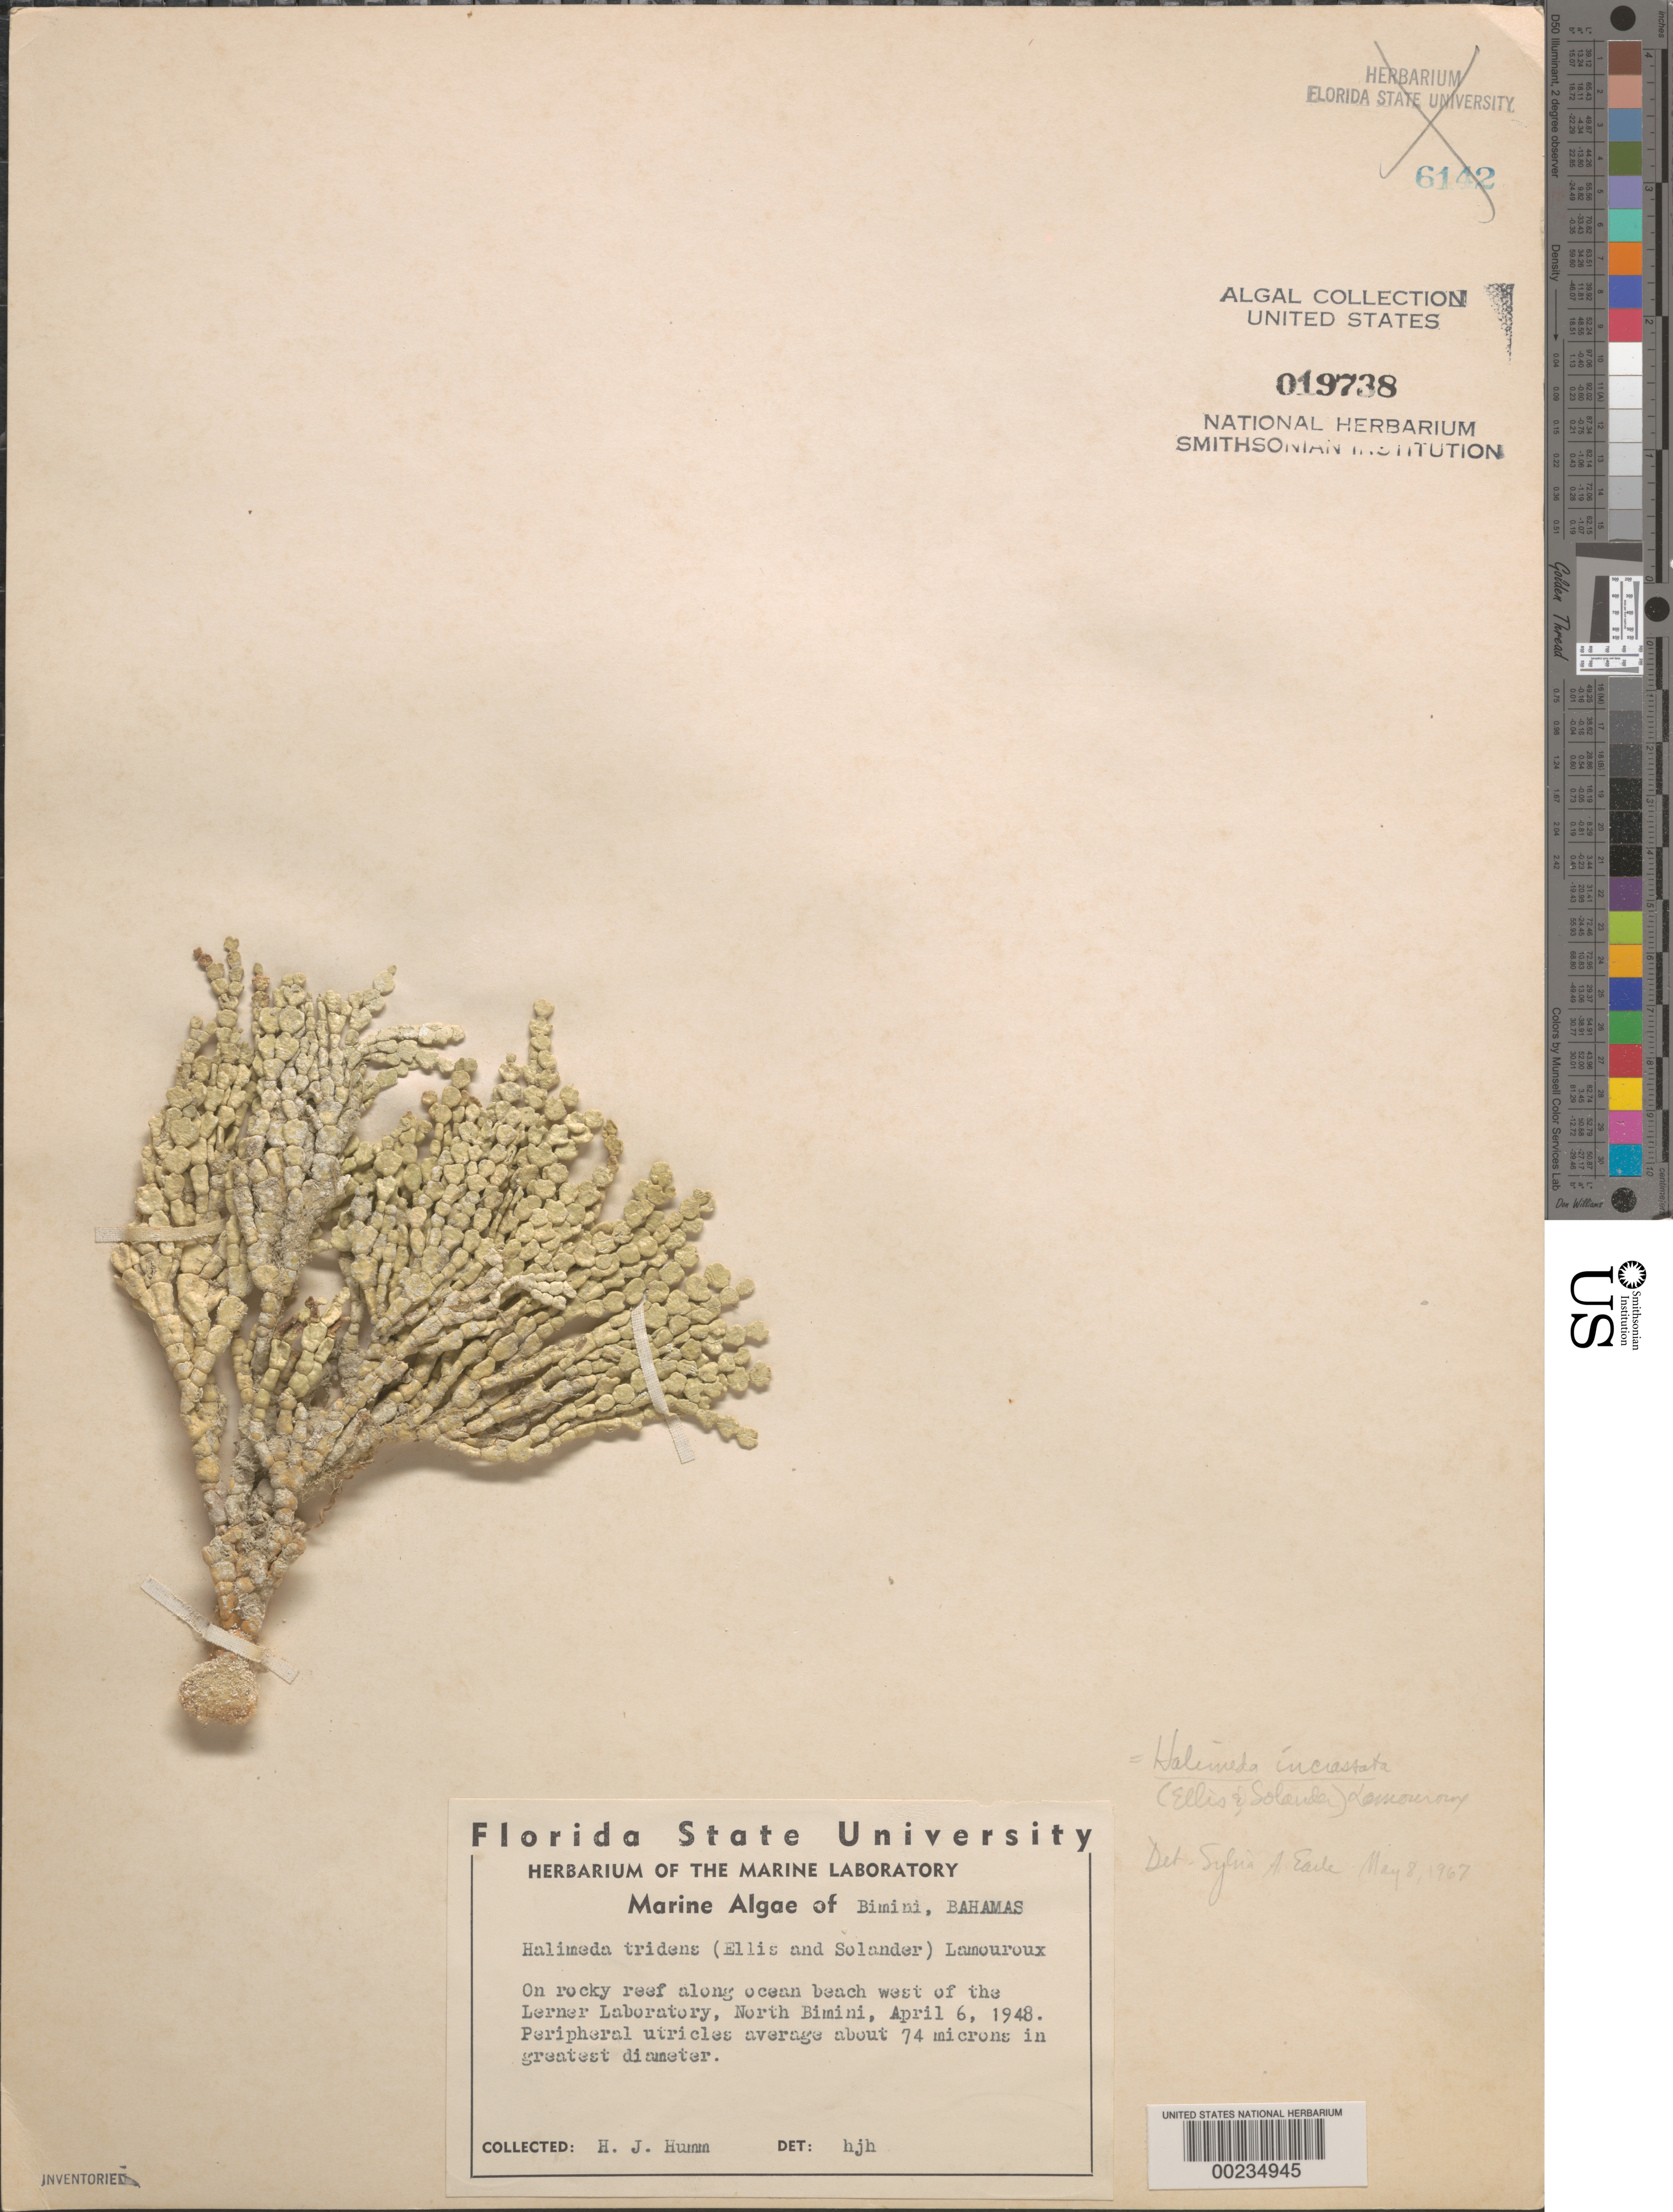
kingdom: Plantae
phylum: Chlorophyta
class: Ulvophyceae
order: Bryopsidales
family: Halimedaceae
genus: Halimeda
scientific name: Halimeda incrassata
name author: (J. Ellis) J.V.Lamouroux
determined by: Earle, S. A.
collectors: H. J. Humm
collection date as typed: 06 Apr 1948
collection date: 1948-04-06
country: Bahamas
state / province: Biminis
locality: West of lerner laboratory, north bimini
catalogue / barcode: US 19738